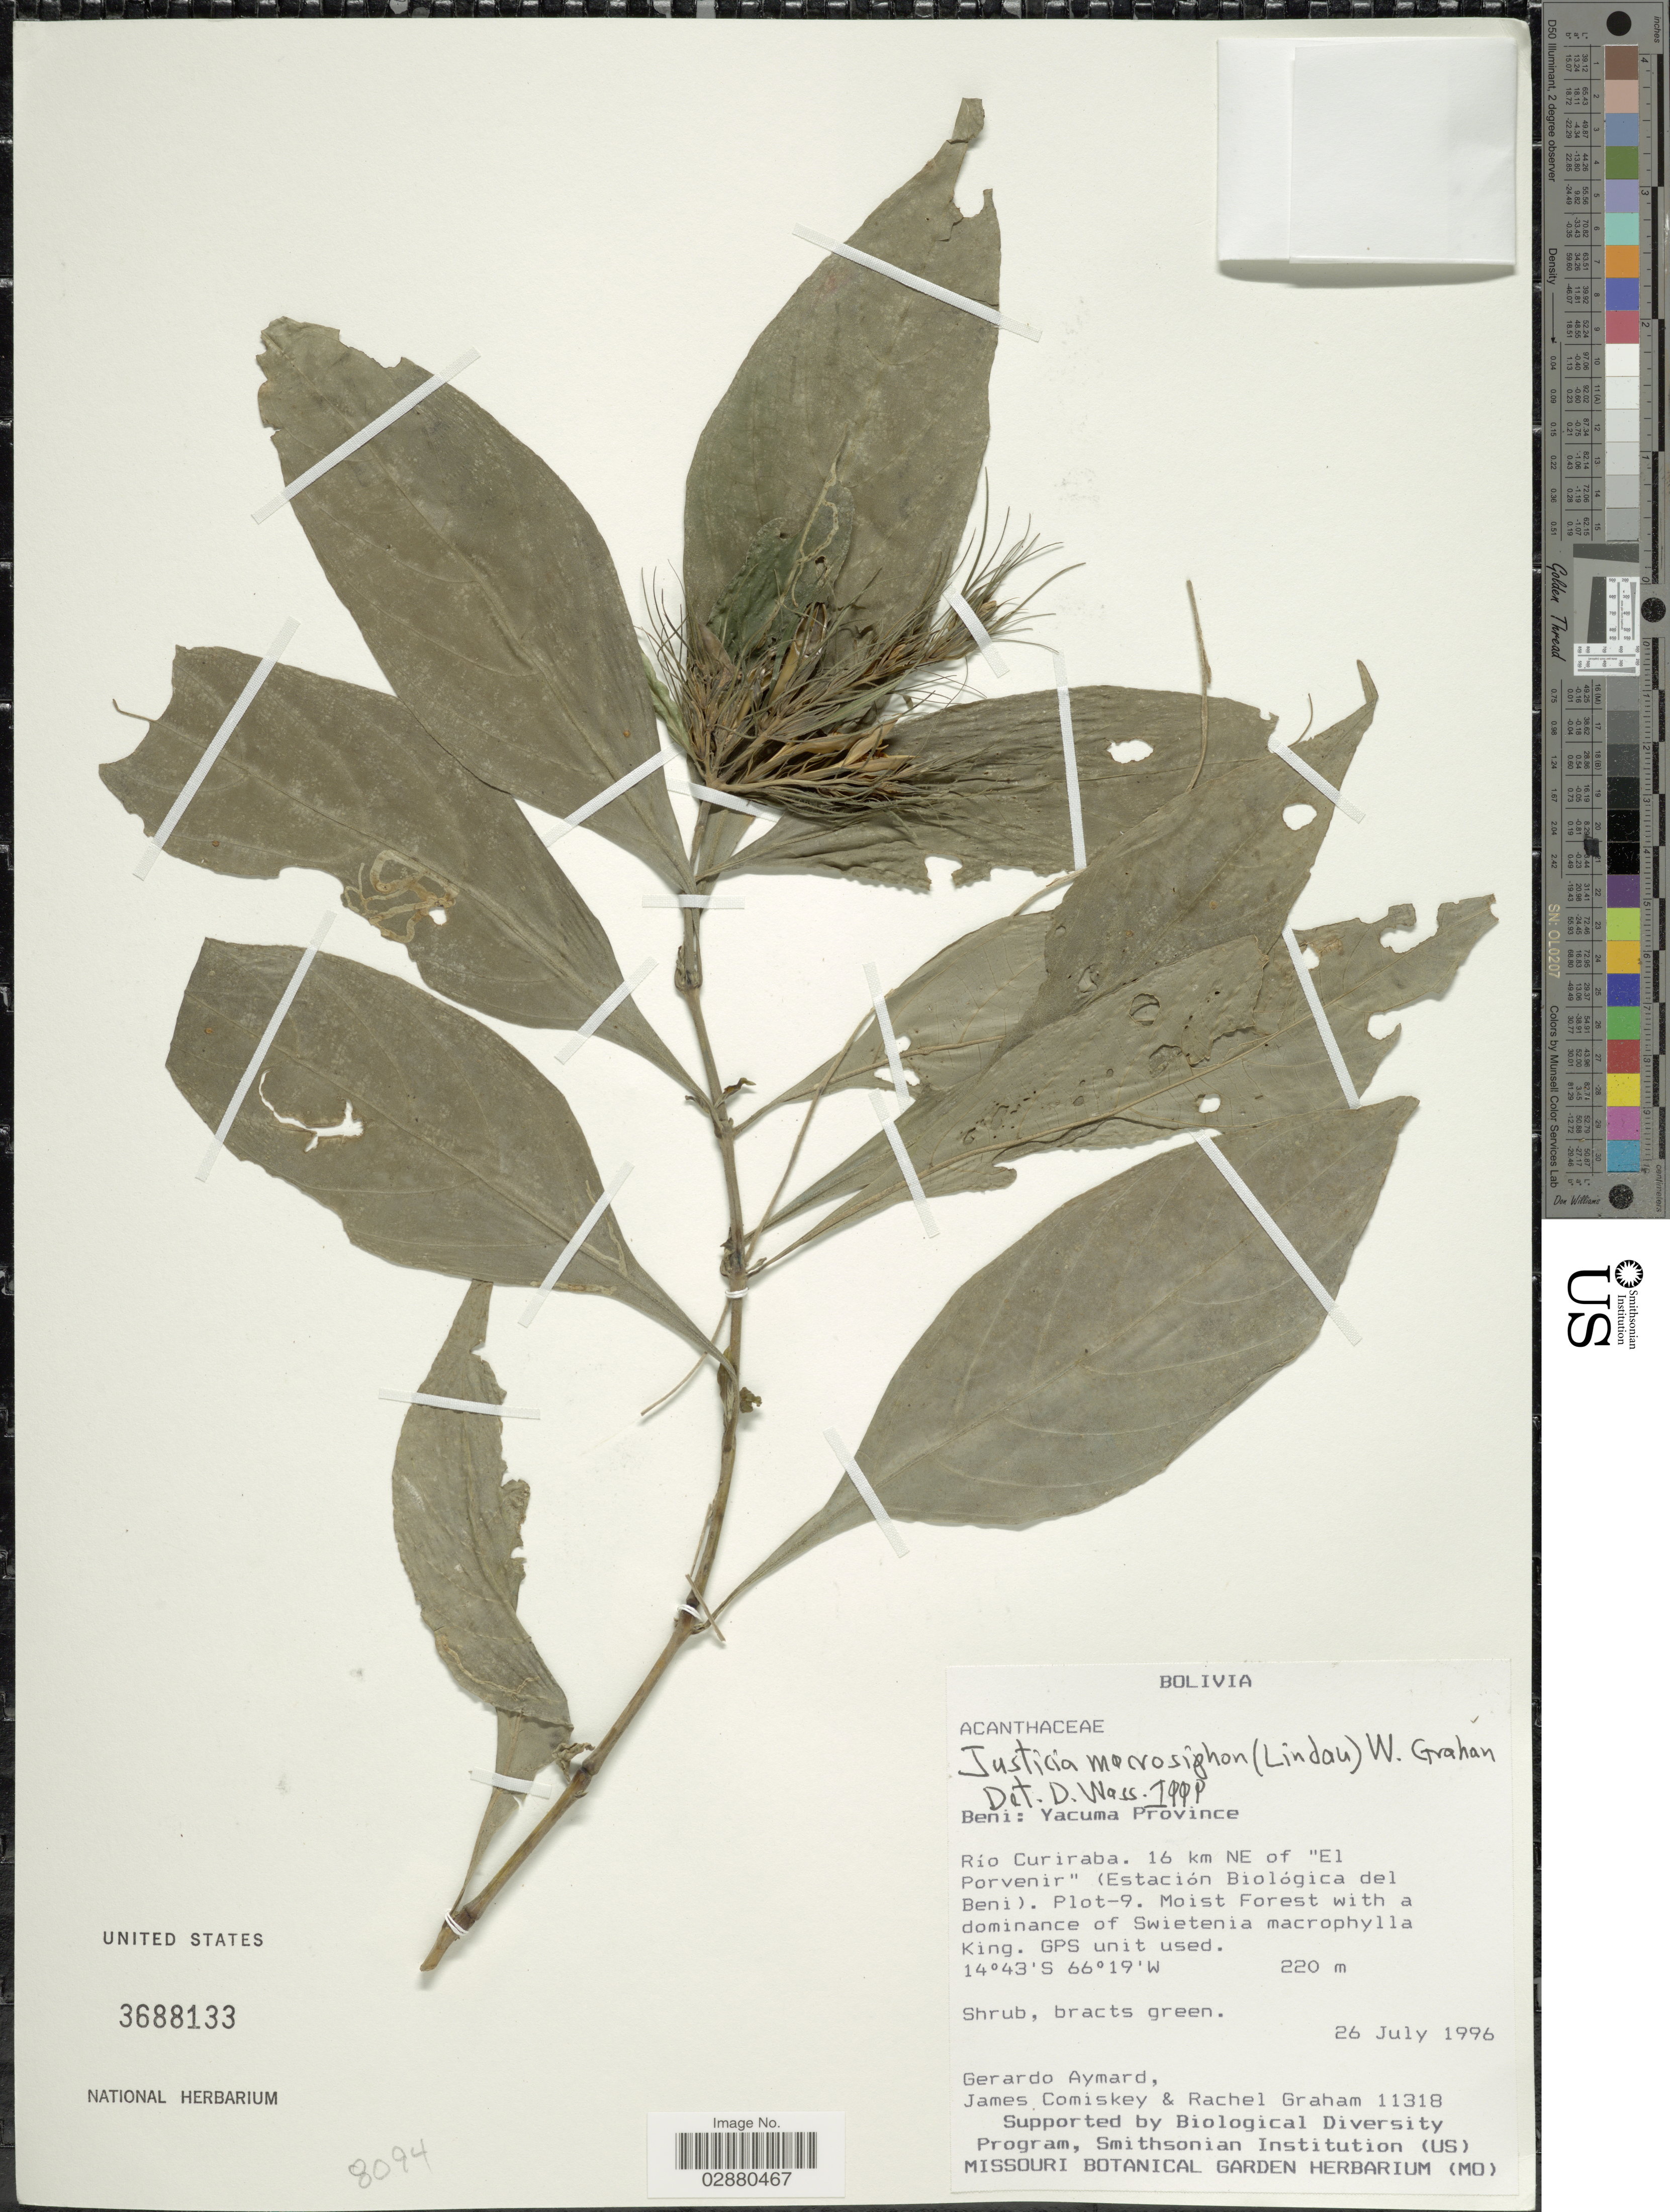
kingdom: Plantae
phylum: Tracheophyta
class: Magnoliopsida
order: Lamiales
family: Acanthaceae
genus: Justicia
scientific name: Justicia riedeliana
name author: (Nees) V.A.W. Graham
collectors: G. A. Aymard, J. A. Comiskey & R. Graham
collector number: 11318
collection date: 1996-07-26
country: Bolivia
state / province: Beni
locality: Yacuma Province. Río Curiraba. 16 km NE of "El Porvenir" (Estación Biológica del Beni). Plot-9.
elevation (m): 220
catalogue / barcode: US 3688133